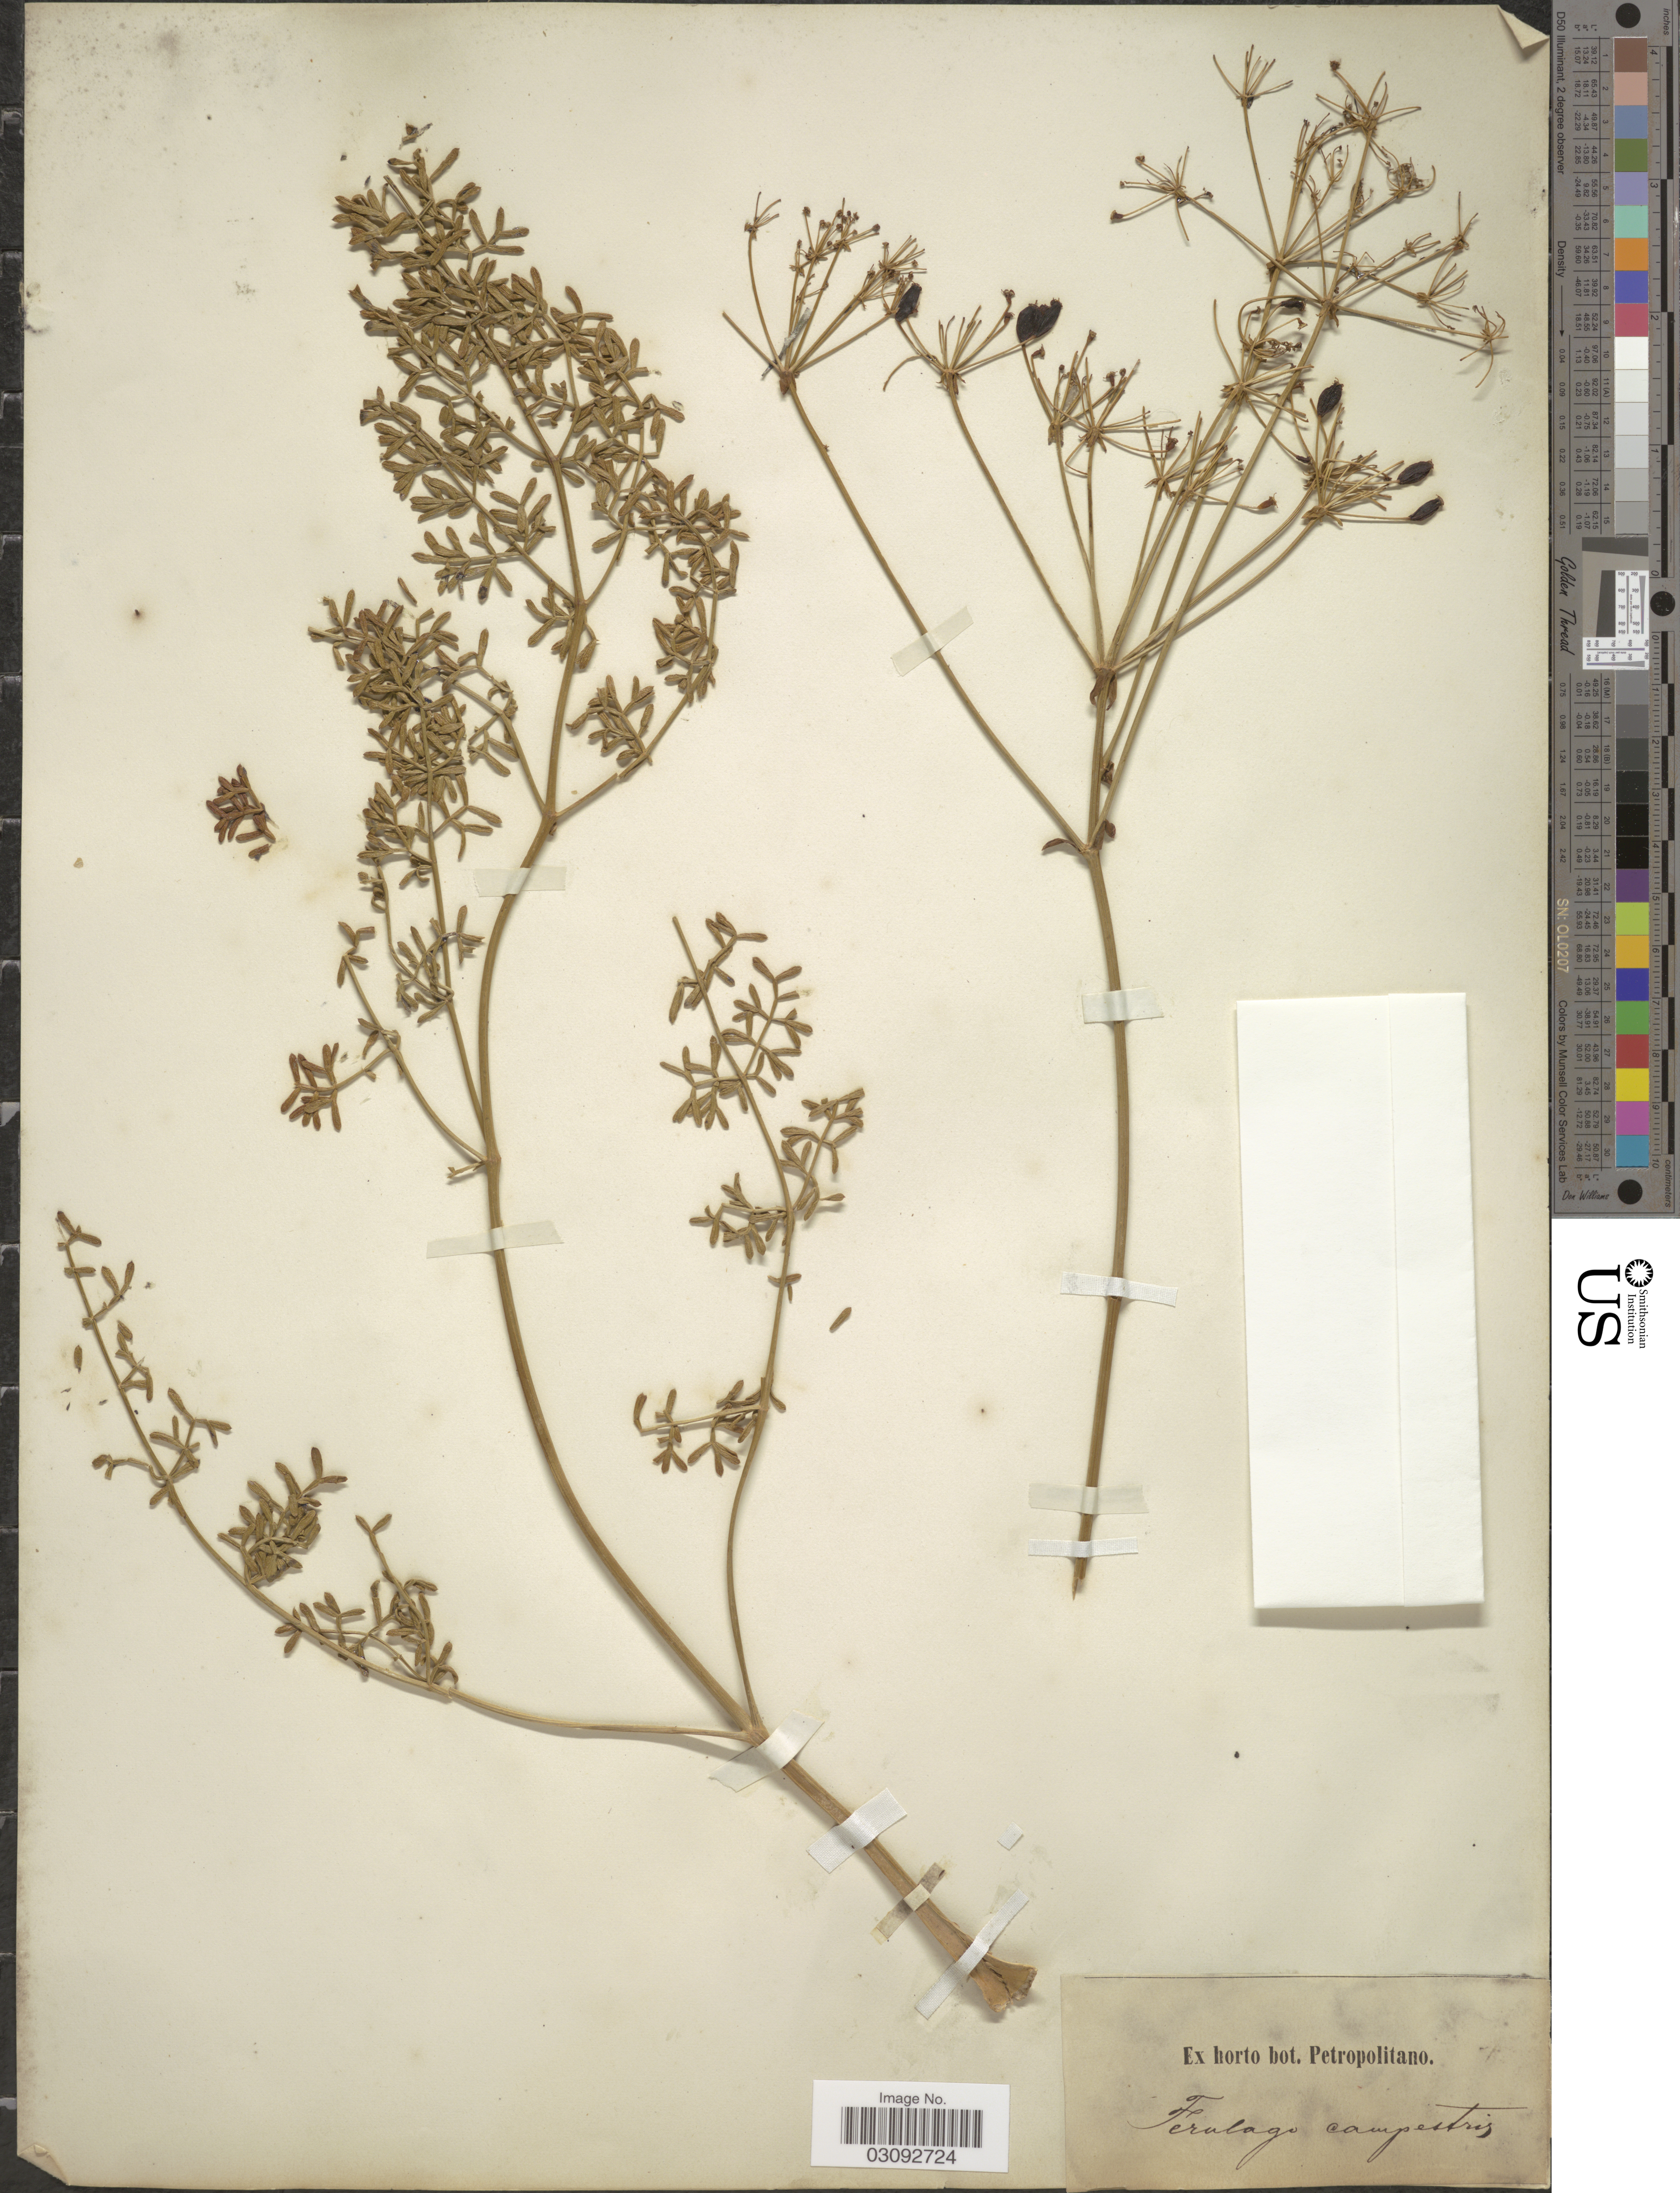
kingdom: Plantae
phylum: Tracheophyta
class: Magnoliopsida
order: Apiales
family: Apiaceae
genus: Ferulago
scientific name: Ferulago campestris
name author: (Besser) Grecescu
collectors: ex Horto Bot. Petropolitano